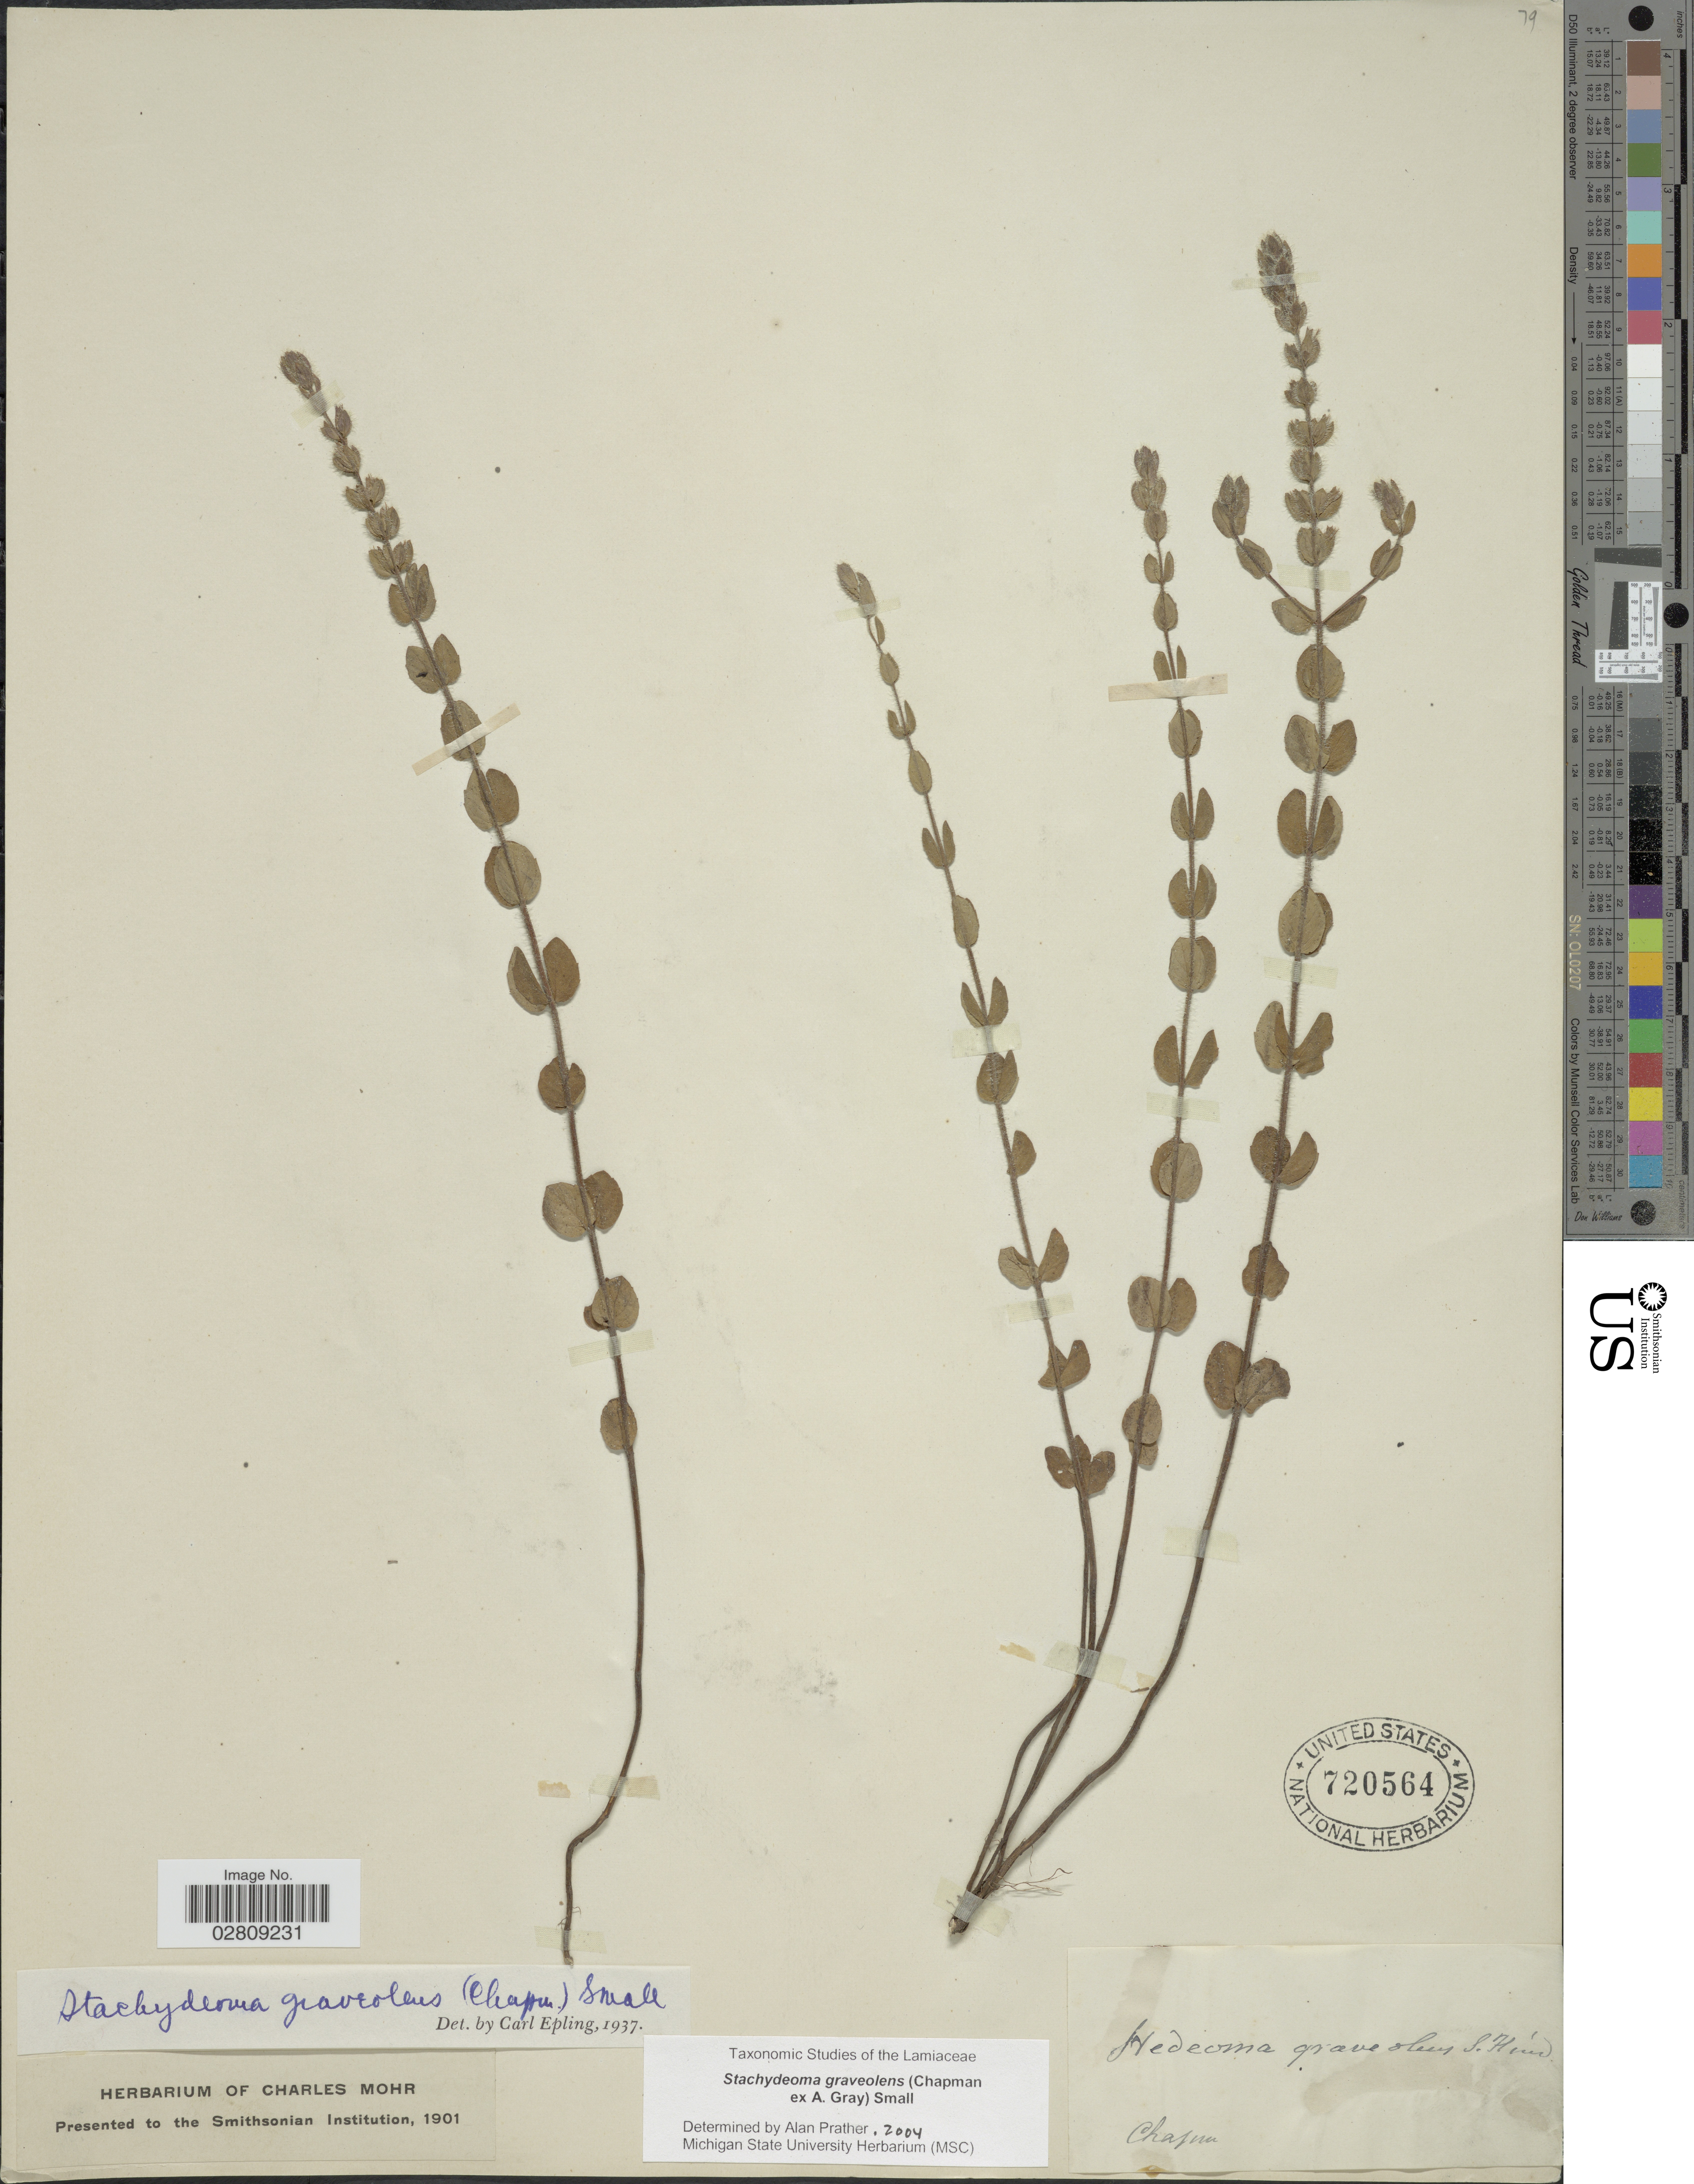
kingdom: Plantae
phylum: Tracheophyta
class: Magnoliopsida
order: Lamiales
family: Lamiaceae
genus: Stachydeoma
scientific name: Stachydeoma graveolens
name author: (Chapm. ex A. Gray) Small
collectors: A. Chapman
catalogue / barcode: US 720564